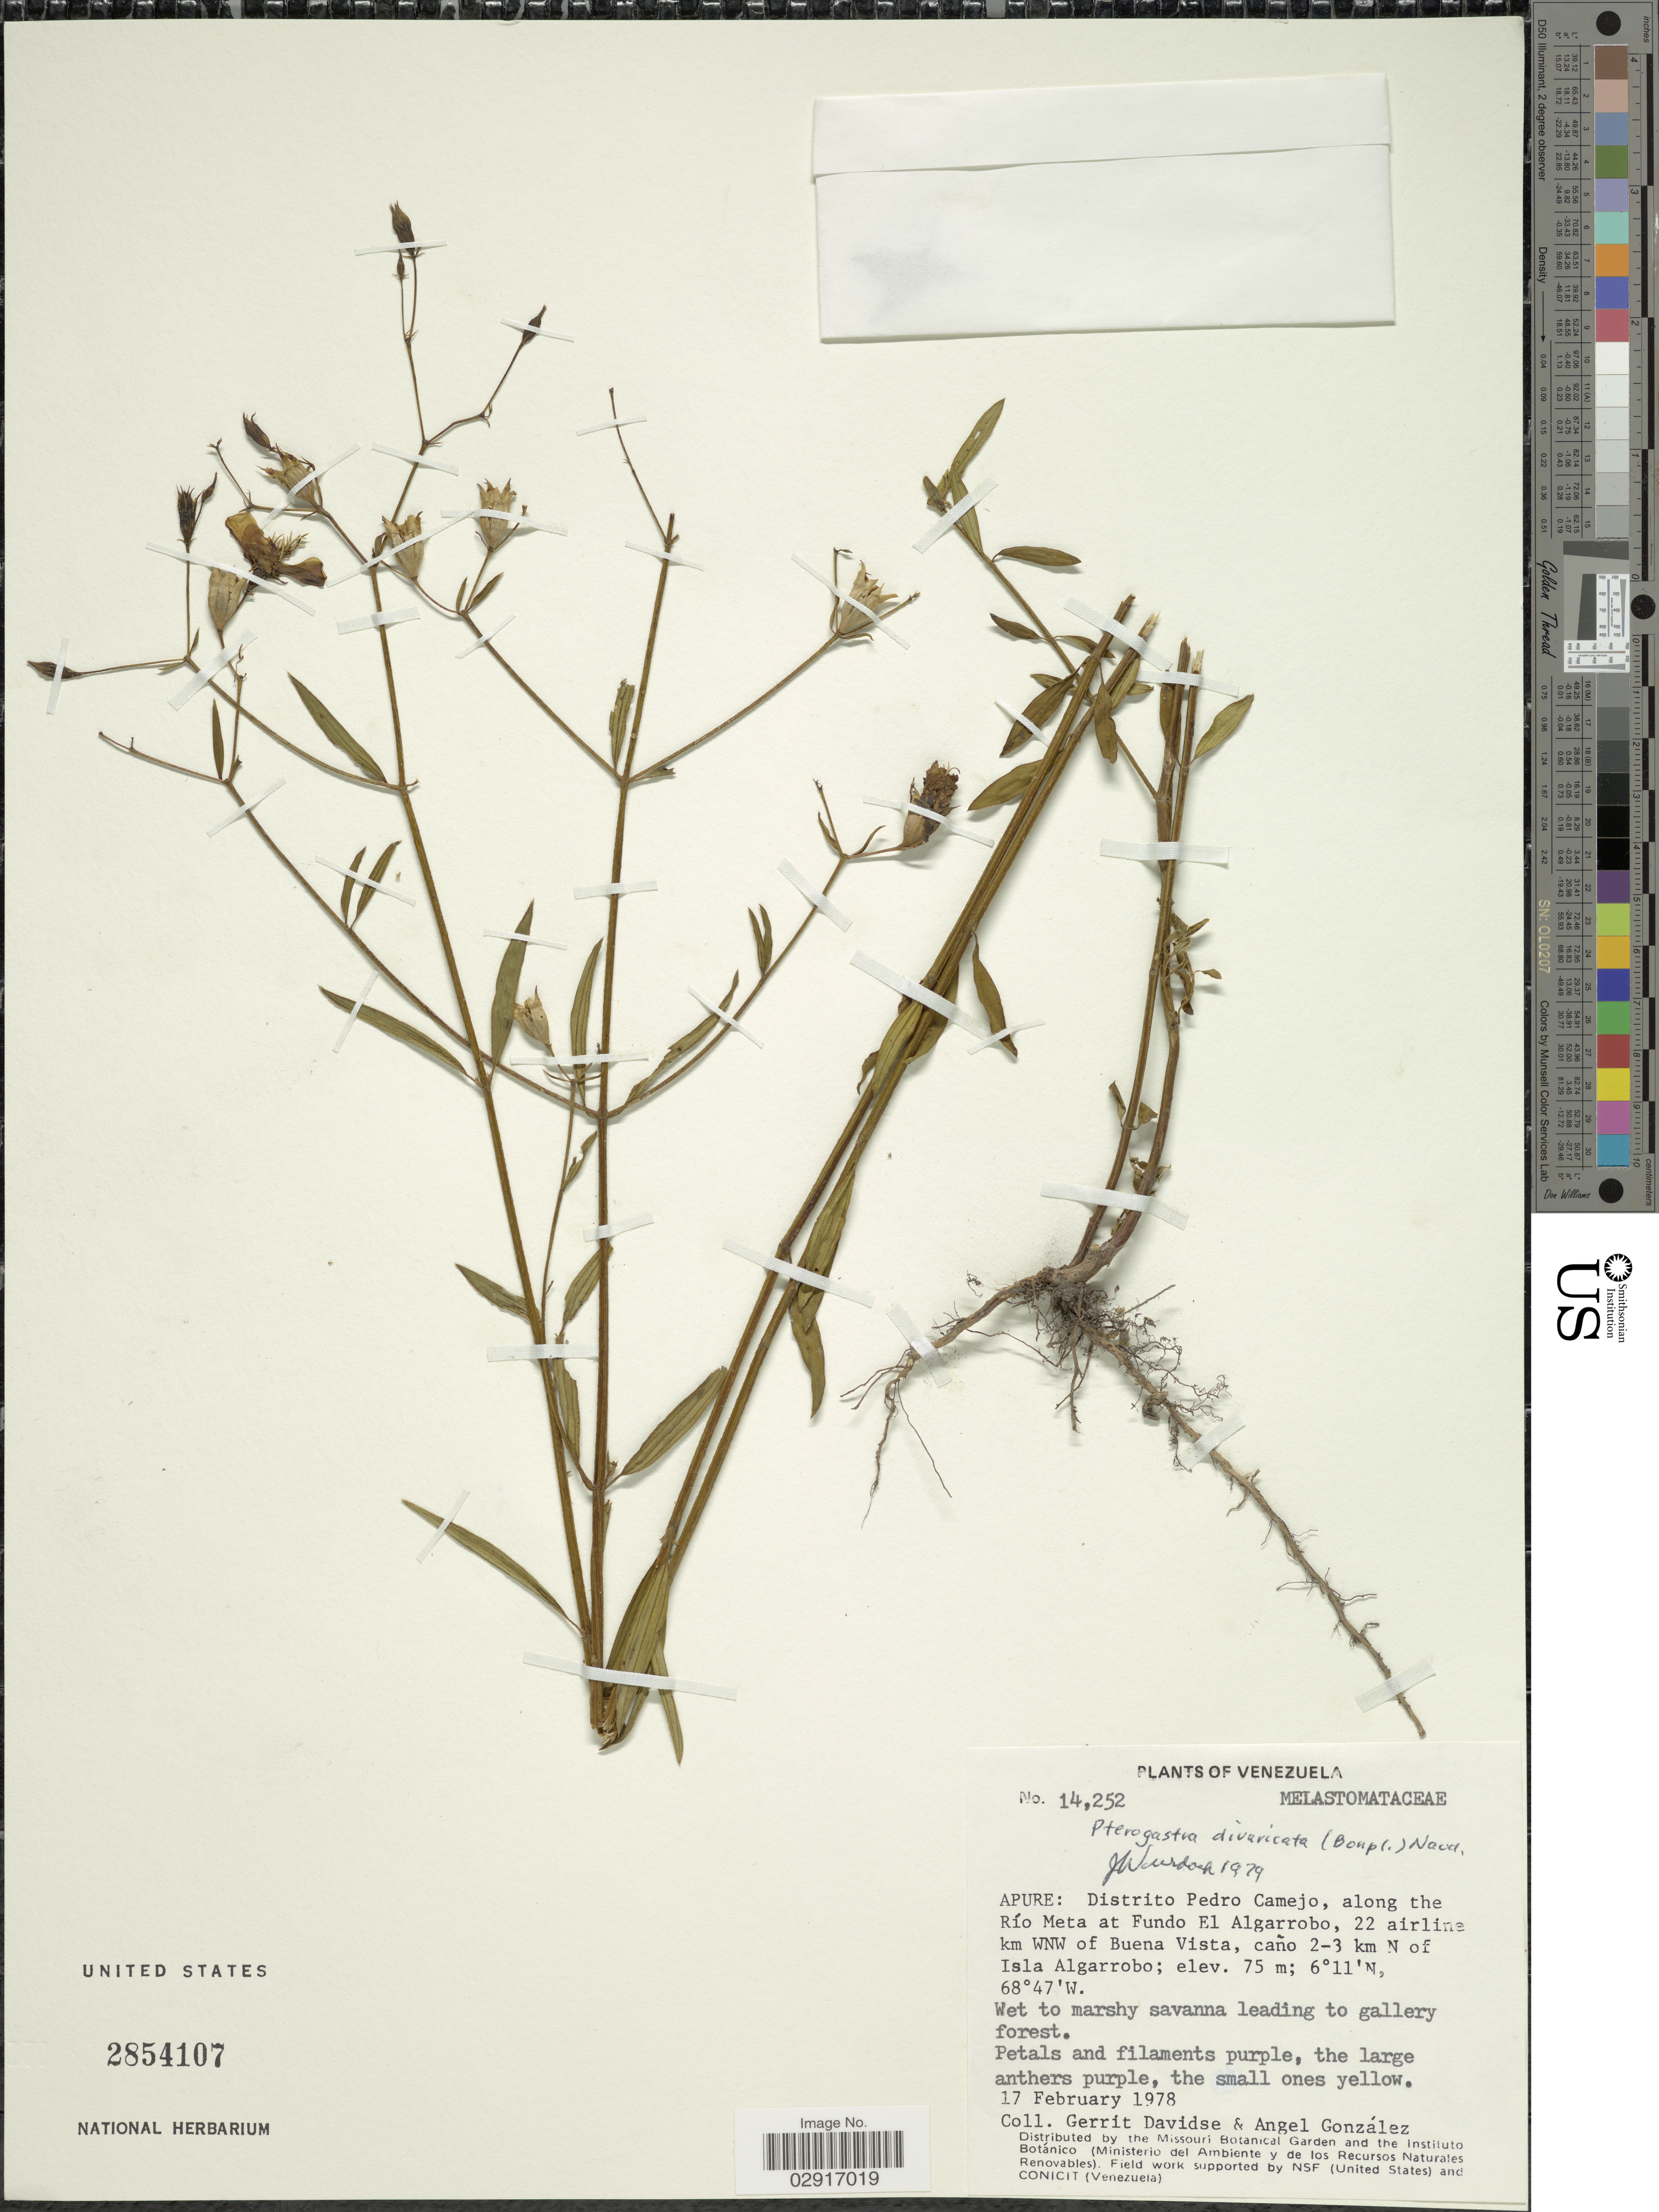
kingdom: Plantae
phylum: Tracheophyta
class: Magnoliopsida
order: Myrtales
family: Melastomataceae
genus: Pterogastra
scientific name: Pterogastra divaricata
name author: (Bonpl.) Naudin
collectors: G. Davidse & A. C. González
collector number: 14252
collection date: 1978-02-17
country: Venezuela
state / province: Apure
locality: Distrito Pedro Camejo, along the Río Meta at Fundo El Algarrobo, 22 airline km WNW of Buena Vista, caño 2-3 km N of Isla Algarrobo.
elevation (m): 75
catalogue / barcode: US 2854107